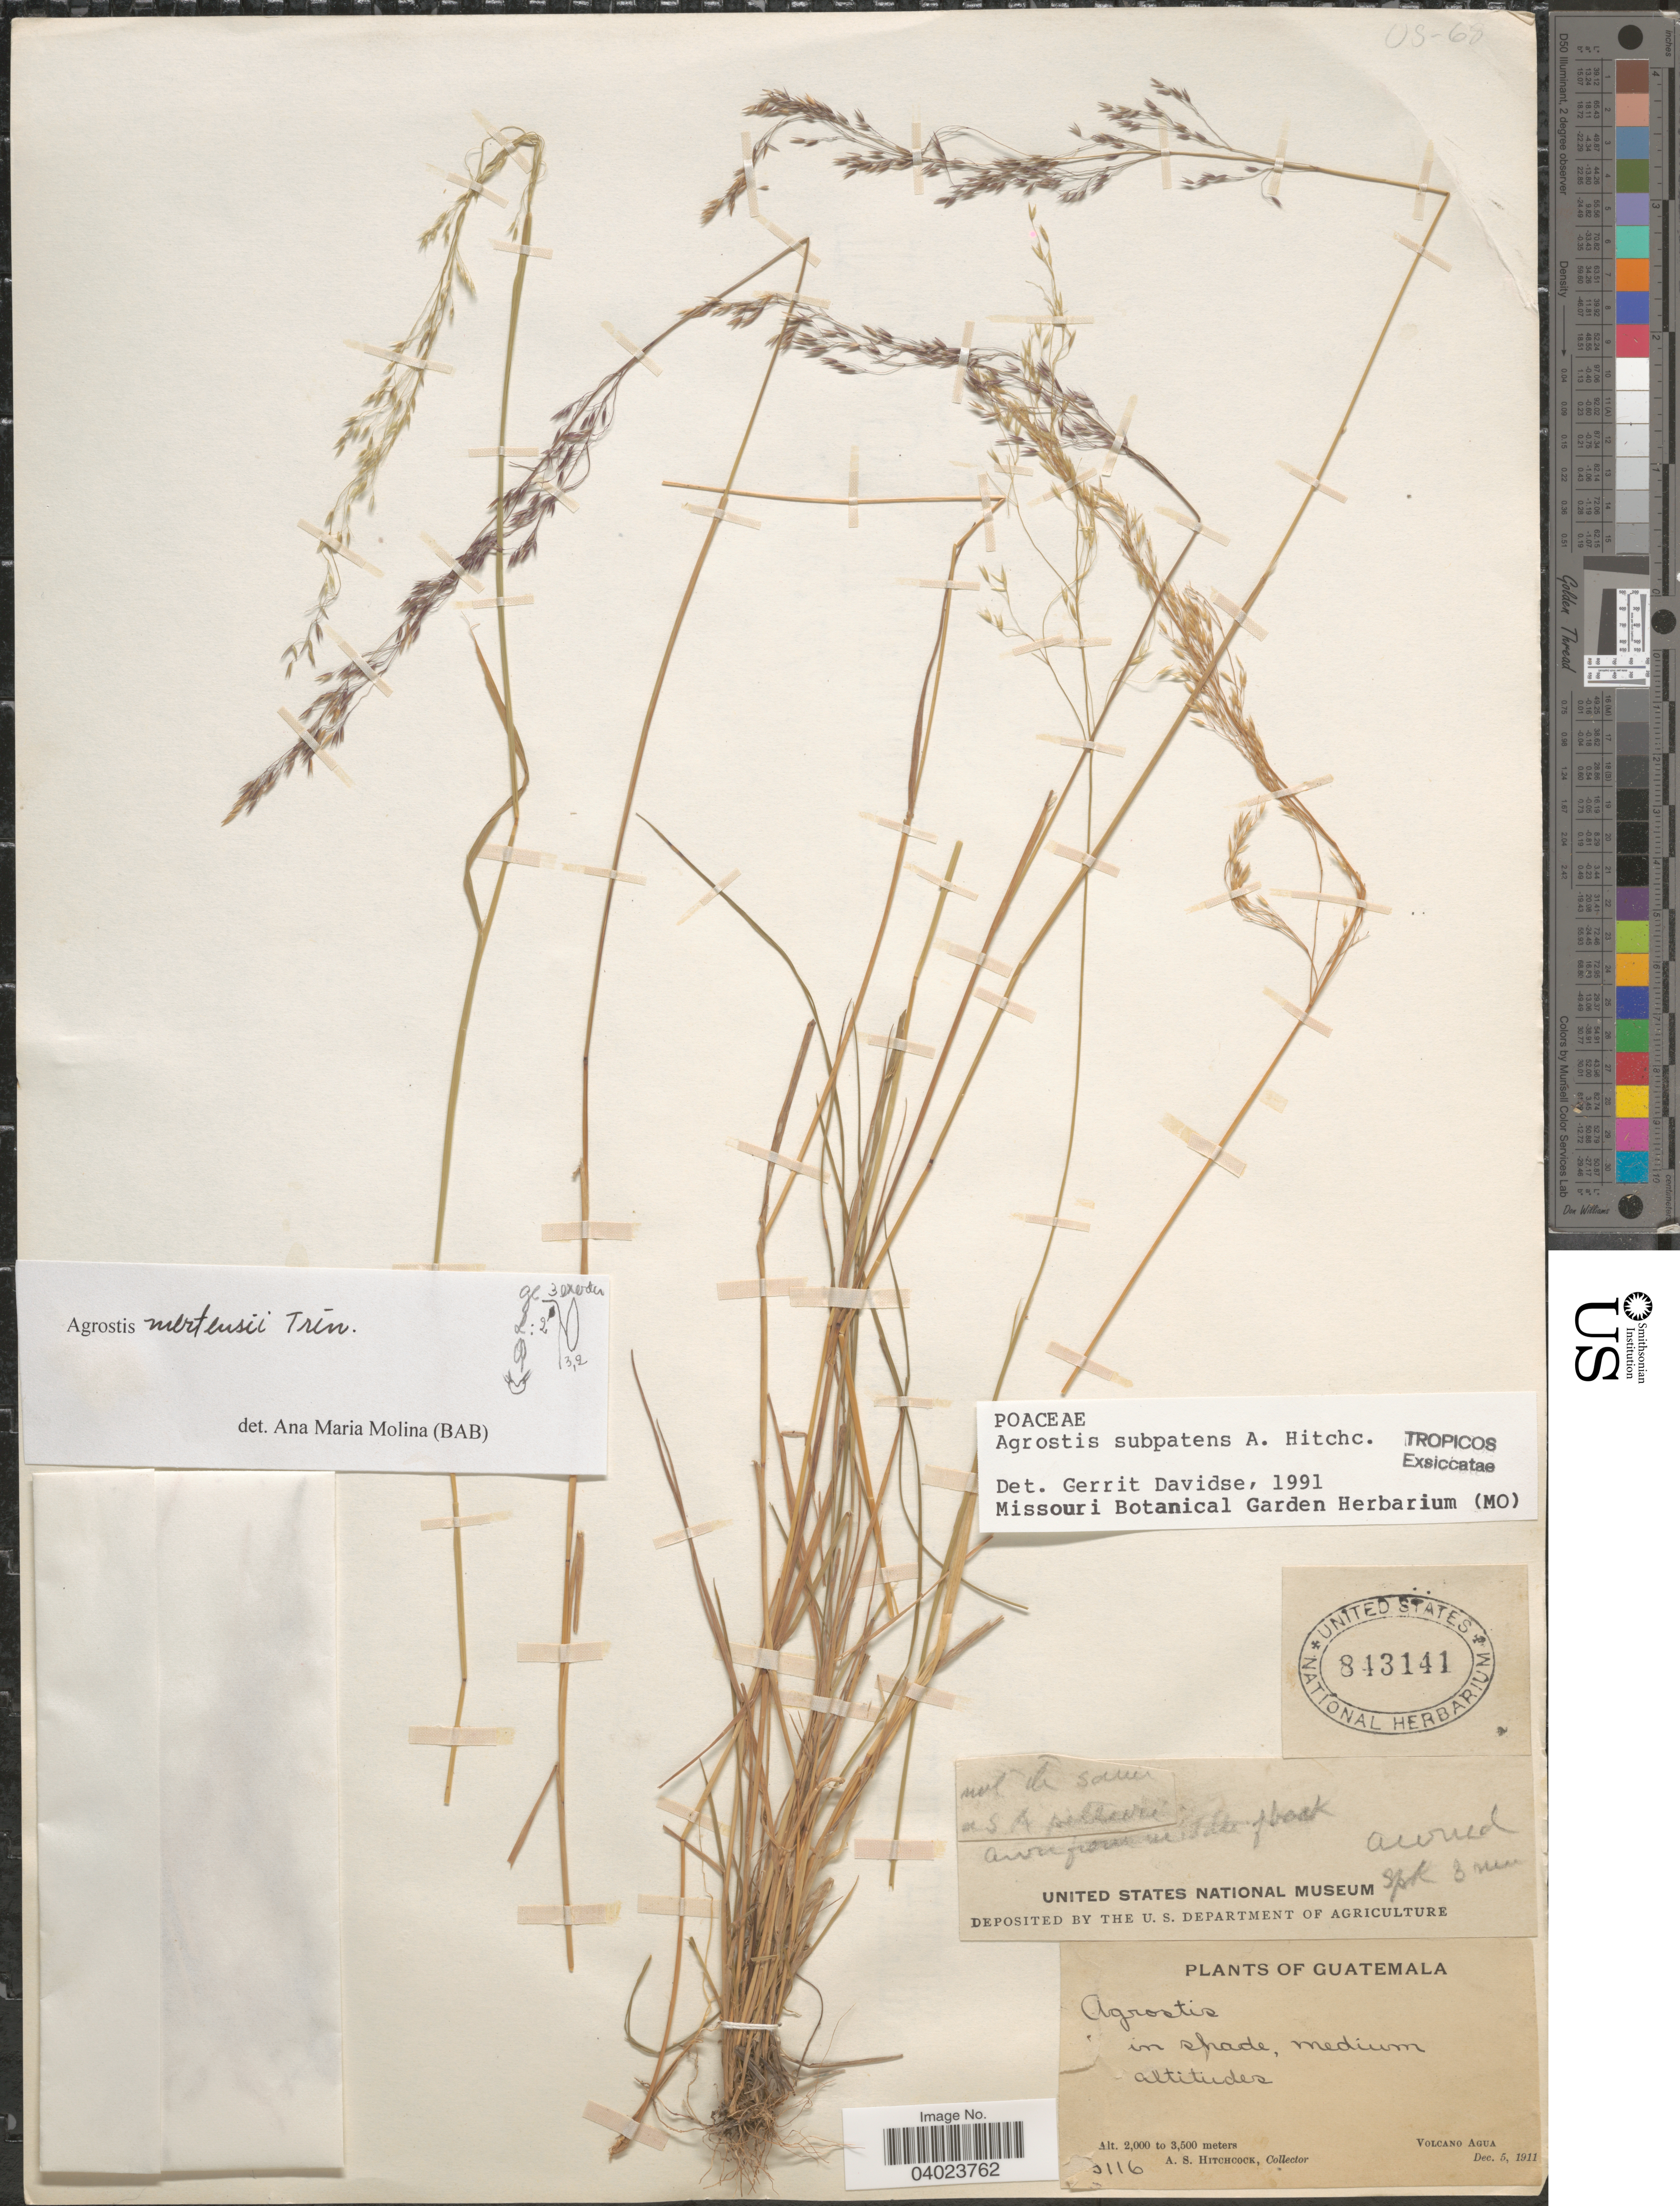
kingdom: Plantae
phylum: Tracheophyta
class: Liliopsida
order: Poales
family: Poaceae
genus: Agrostis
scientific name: Agrostis mertensii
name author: Trin.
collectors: A. S. Hitchcock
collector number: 3116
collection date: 1911-12-05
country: Guatemala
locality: Volcano Agua.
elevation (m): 2000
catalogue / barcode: US 843141